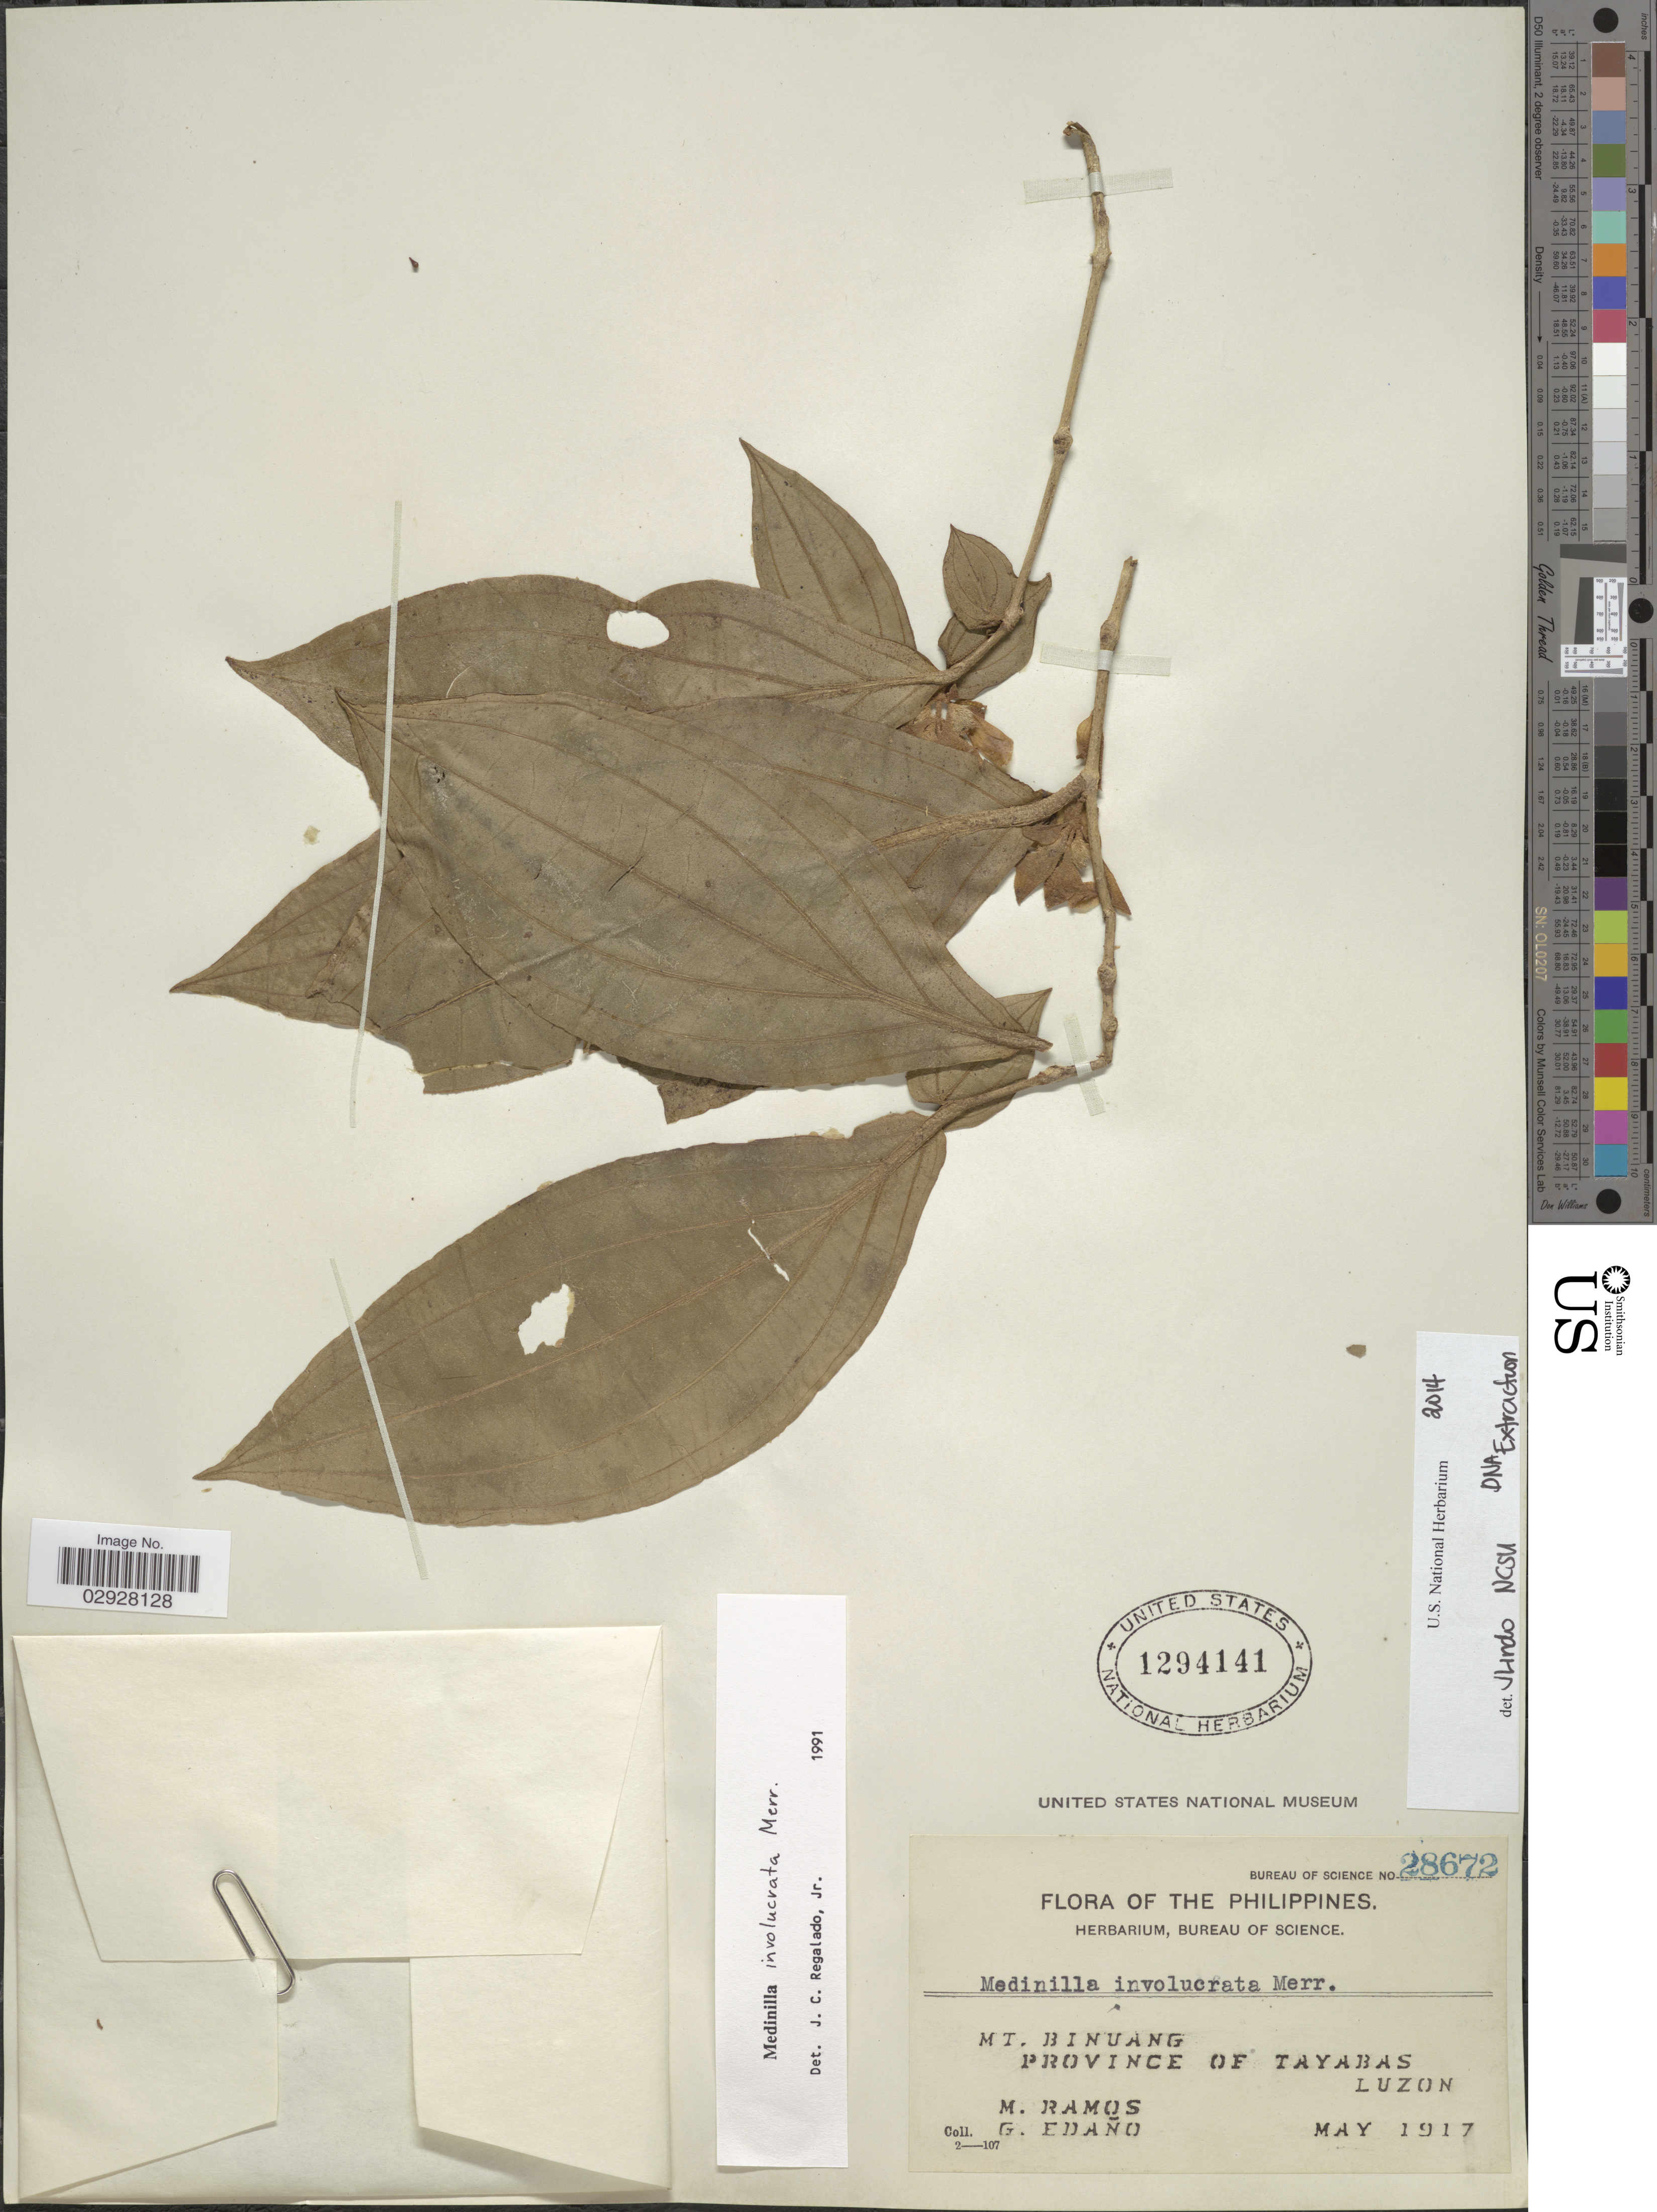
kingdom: Plantae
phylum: Tracheophyta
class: Magnoliopsida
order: Myrtales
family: Melastomataceae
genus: Medinilla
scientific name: Medinilla involucrata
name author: Merr.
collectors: M. Ramos & G. Edaño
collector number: Bureau of Science 28672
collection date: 1917-05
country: Philippines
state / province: Calabarzon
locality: Mt. Binuang, Province of Tayabas, Luzon.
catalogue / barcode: US 1294141